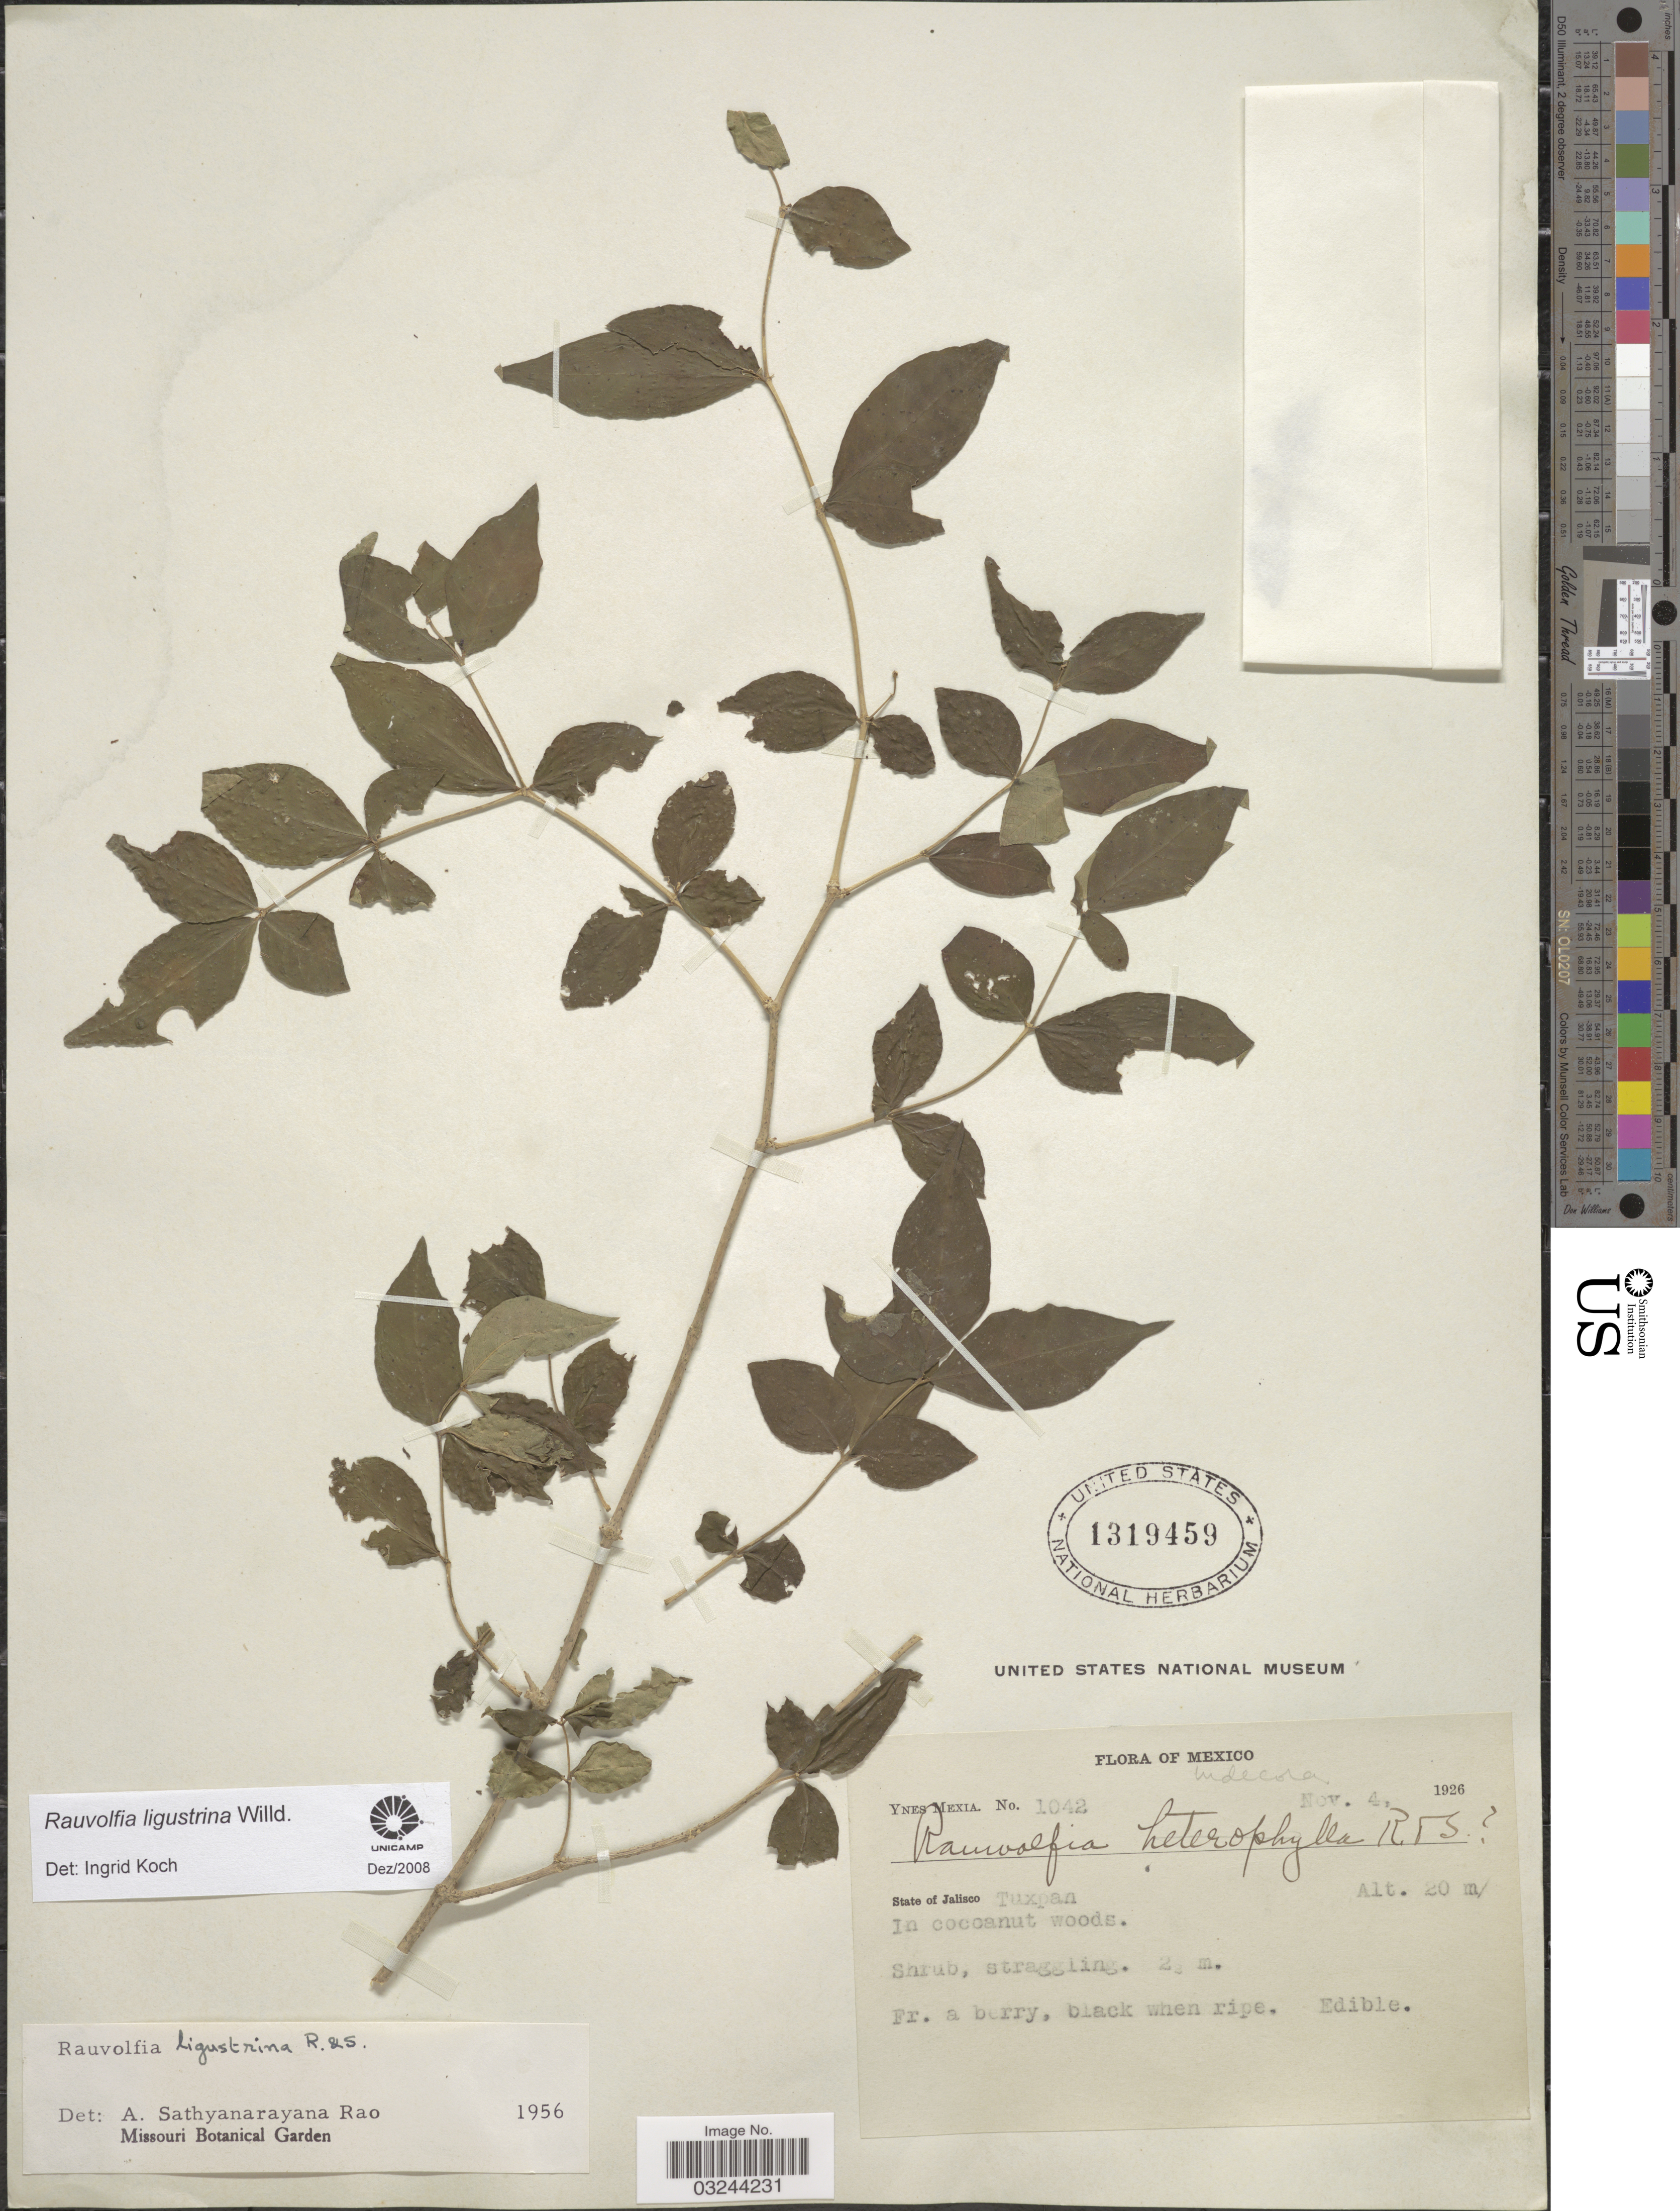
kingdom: Plantae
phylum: Tracheophyta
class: Magnoliopsida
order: Gentianales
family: Apocynaceae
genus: Rauvolfia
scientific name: Rauvolfia ligustrina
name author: Willd. ex Roem. & Schult.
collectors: Y. Mexia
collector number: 1042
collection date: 1926-11-04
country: Mexico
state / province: Jalisco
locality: Tuxpan, In cocoanut woods.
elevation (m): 20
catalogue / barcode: US 1319459